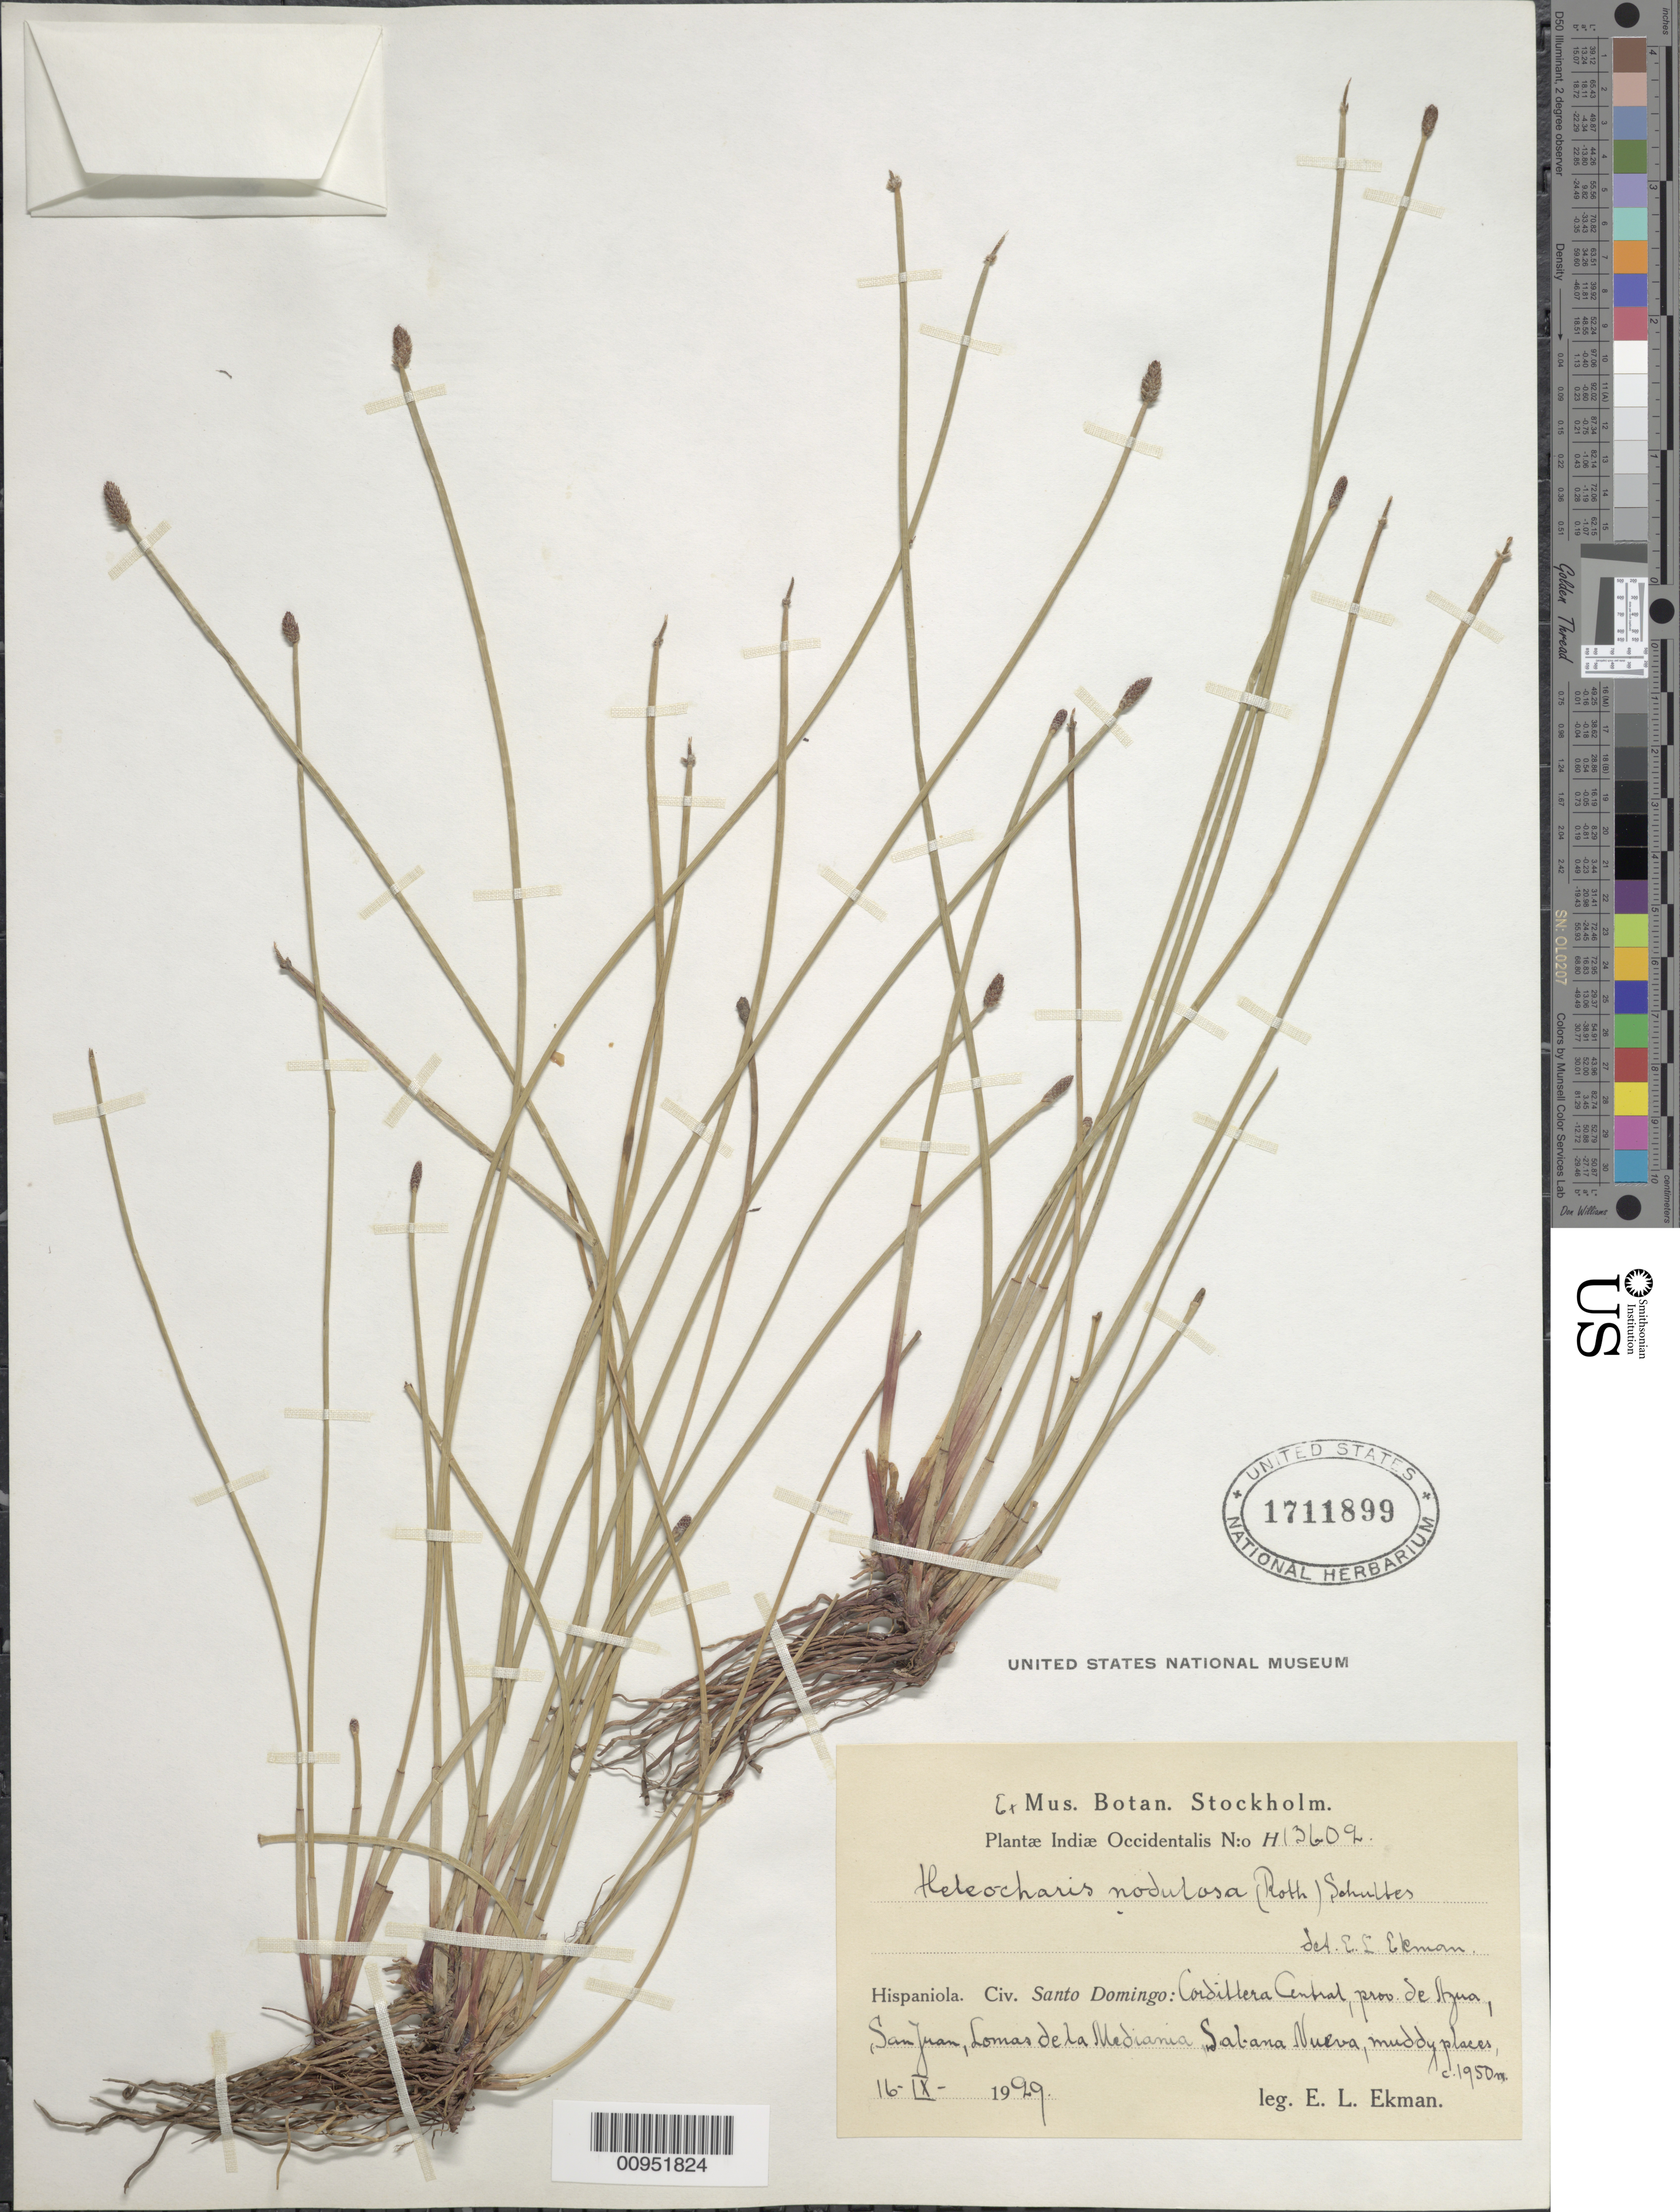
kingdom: Plantae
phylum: Tracheophyta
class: Liliopsida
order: Poales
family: Cyperaceae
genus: Eleocharis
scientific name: Eleocharis montana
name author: (Kunth) Roem. & Schult.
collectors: E. L. Ekman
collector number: H 13609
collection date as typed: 16 Sep 1929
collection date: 1929-09-16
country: Dominican Republic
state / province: Azua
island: Hispaniola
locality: Cordillera Central, San Juan, Lomas de la Mediania, Sabana Nueva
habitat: Muddy places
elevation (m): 1950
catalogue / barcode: US 1711899